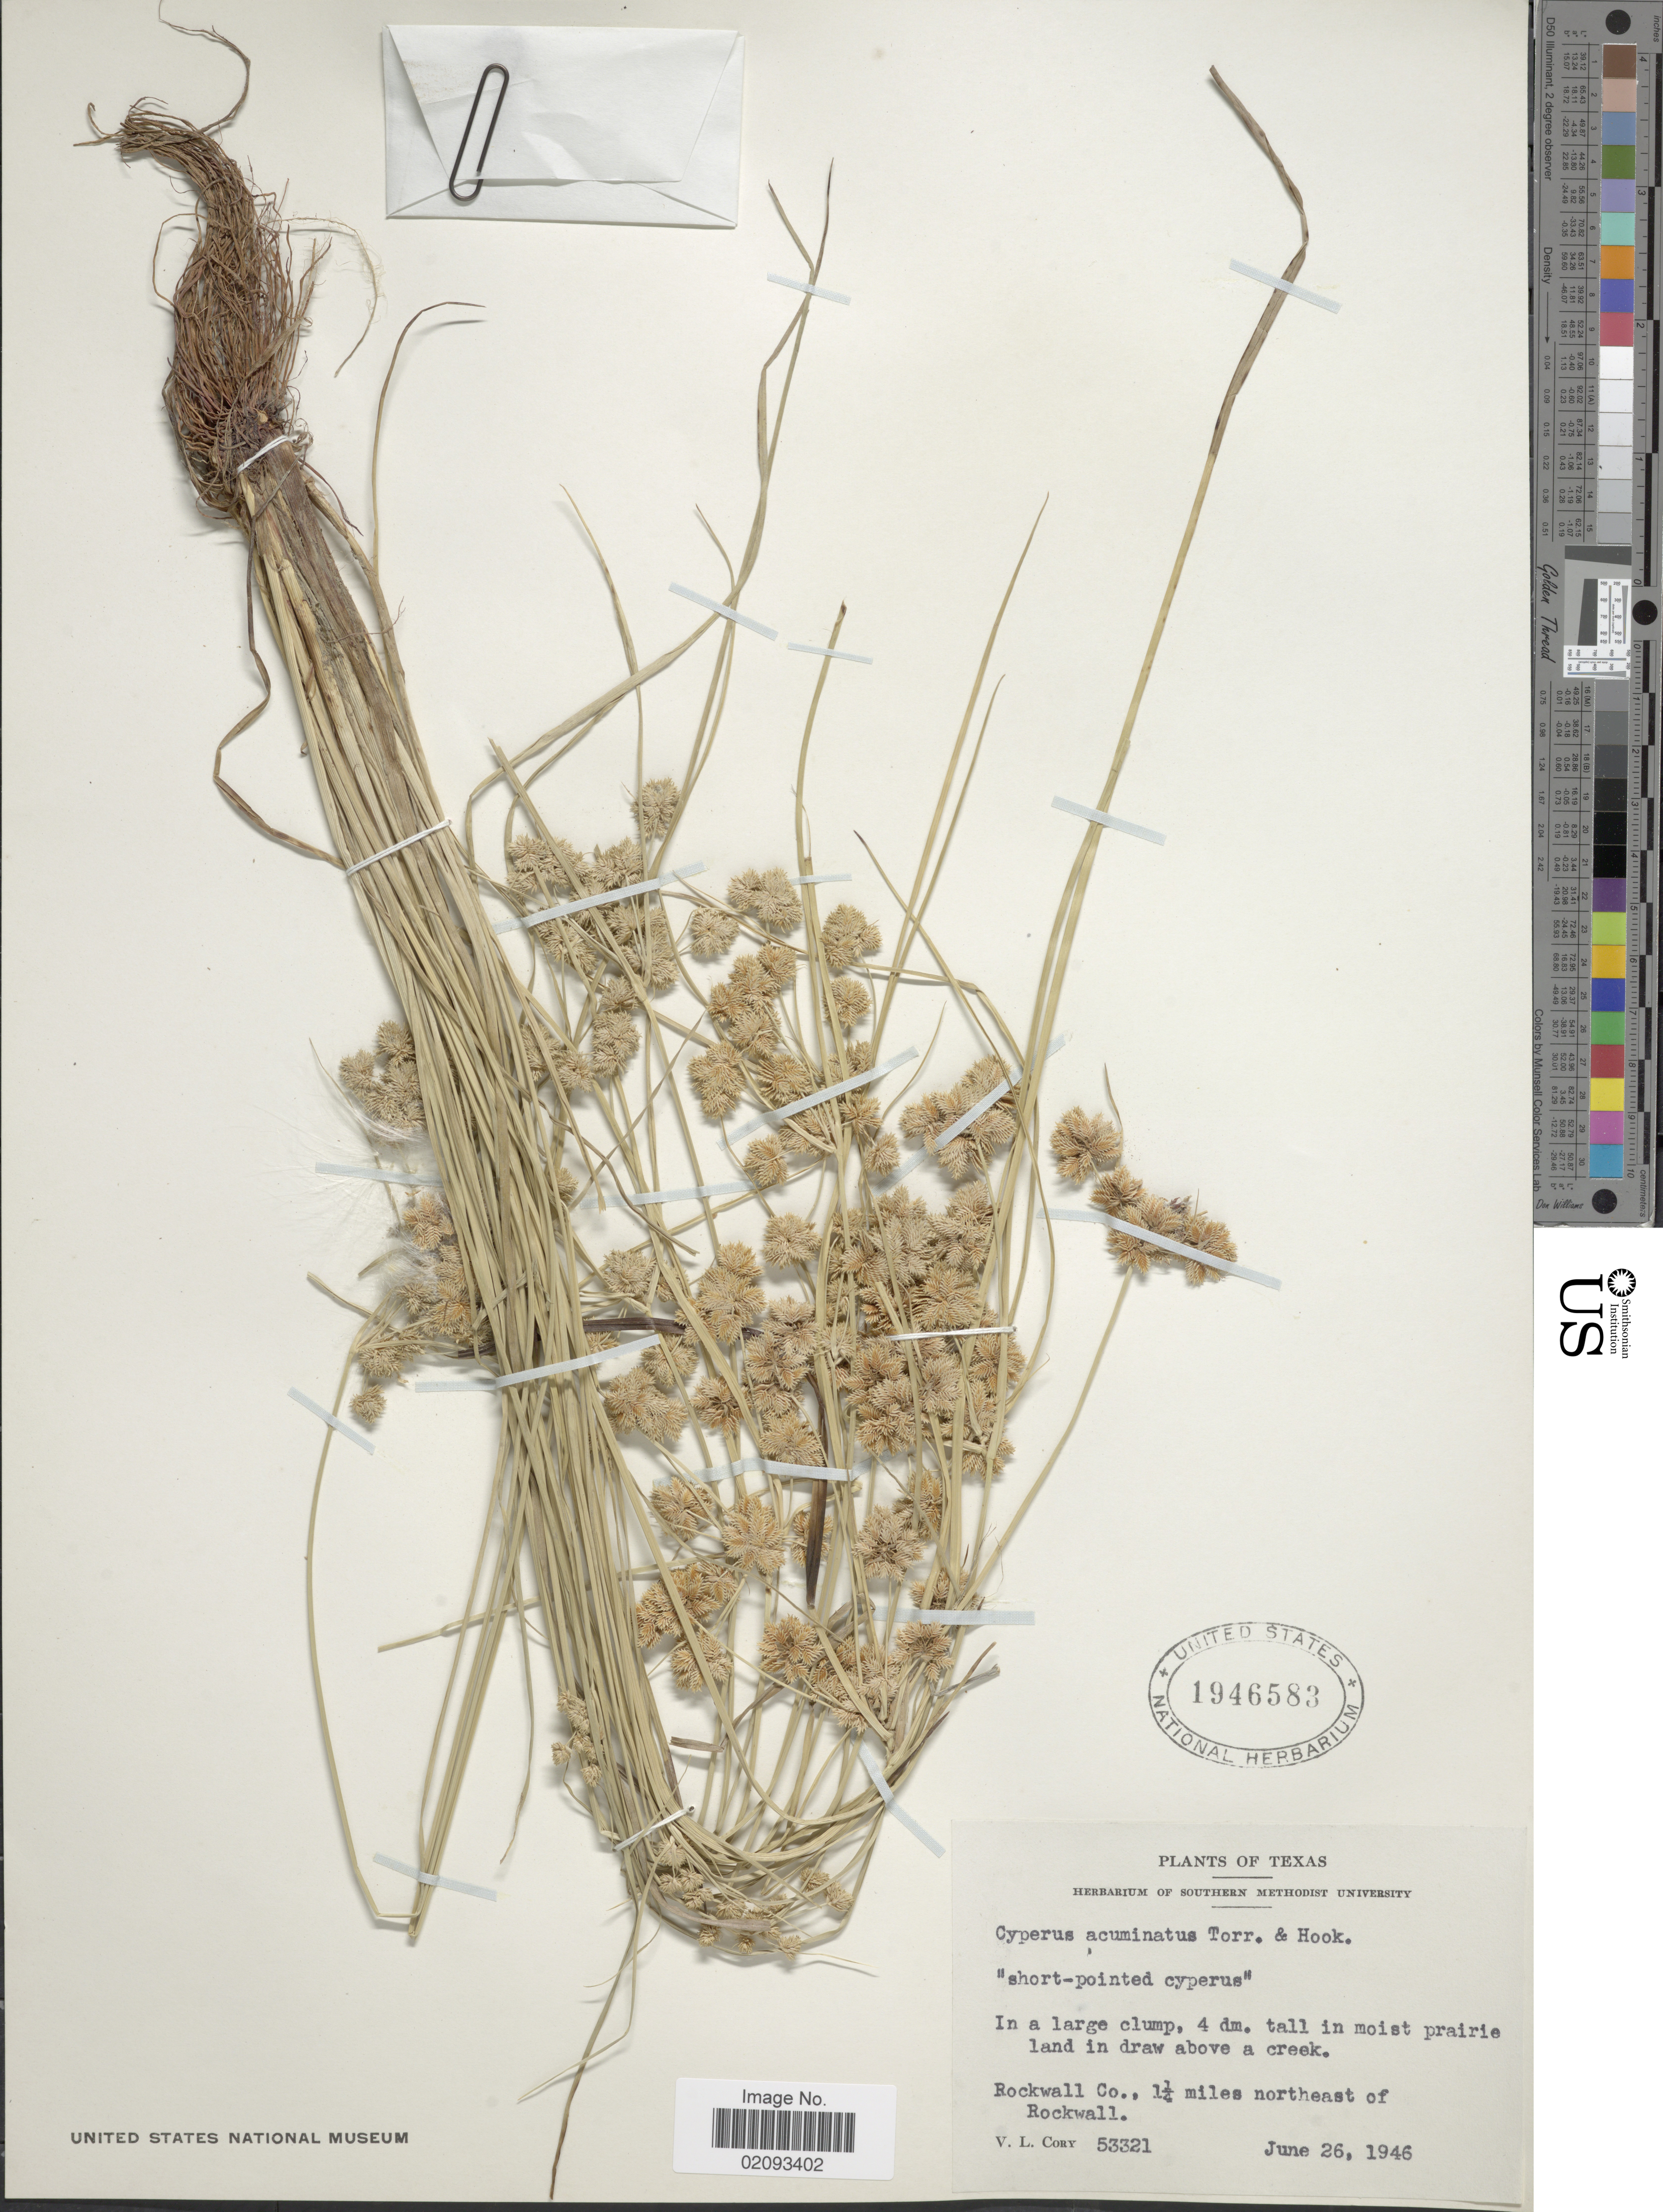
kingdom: Plantae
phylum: Tracheophyta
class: Liliopsida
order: Poales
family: Cyperaceae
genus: Cyperus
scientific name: Cyperus acuminatus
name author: Torr. & Hook.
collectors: V. Cory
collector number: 53321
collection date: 1946-06-26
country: United States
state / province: Texas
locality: Rockwall Co., 1 1/4 mile northeast of Rockwall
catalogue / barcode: US 1946583